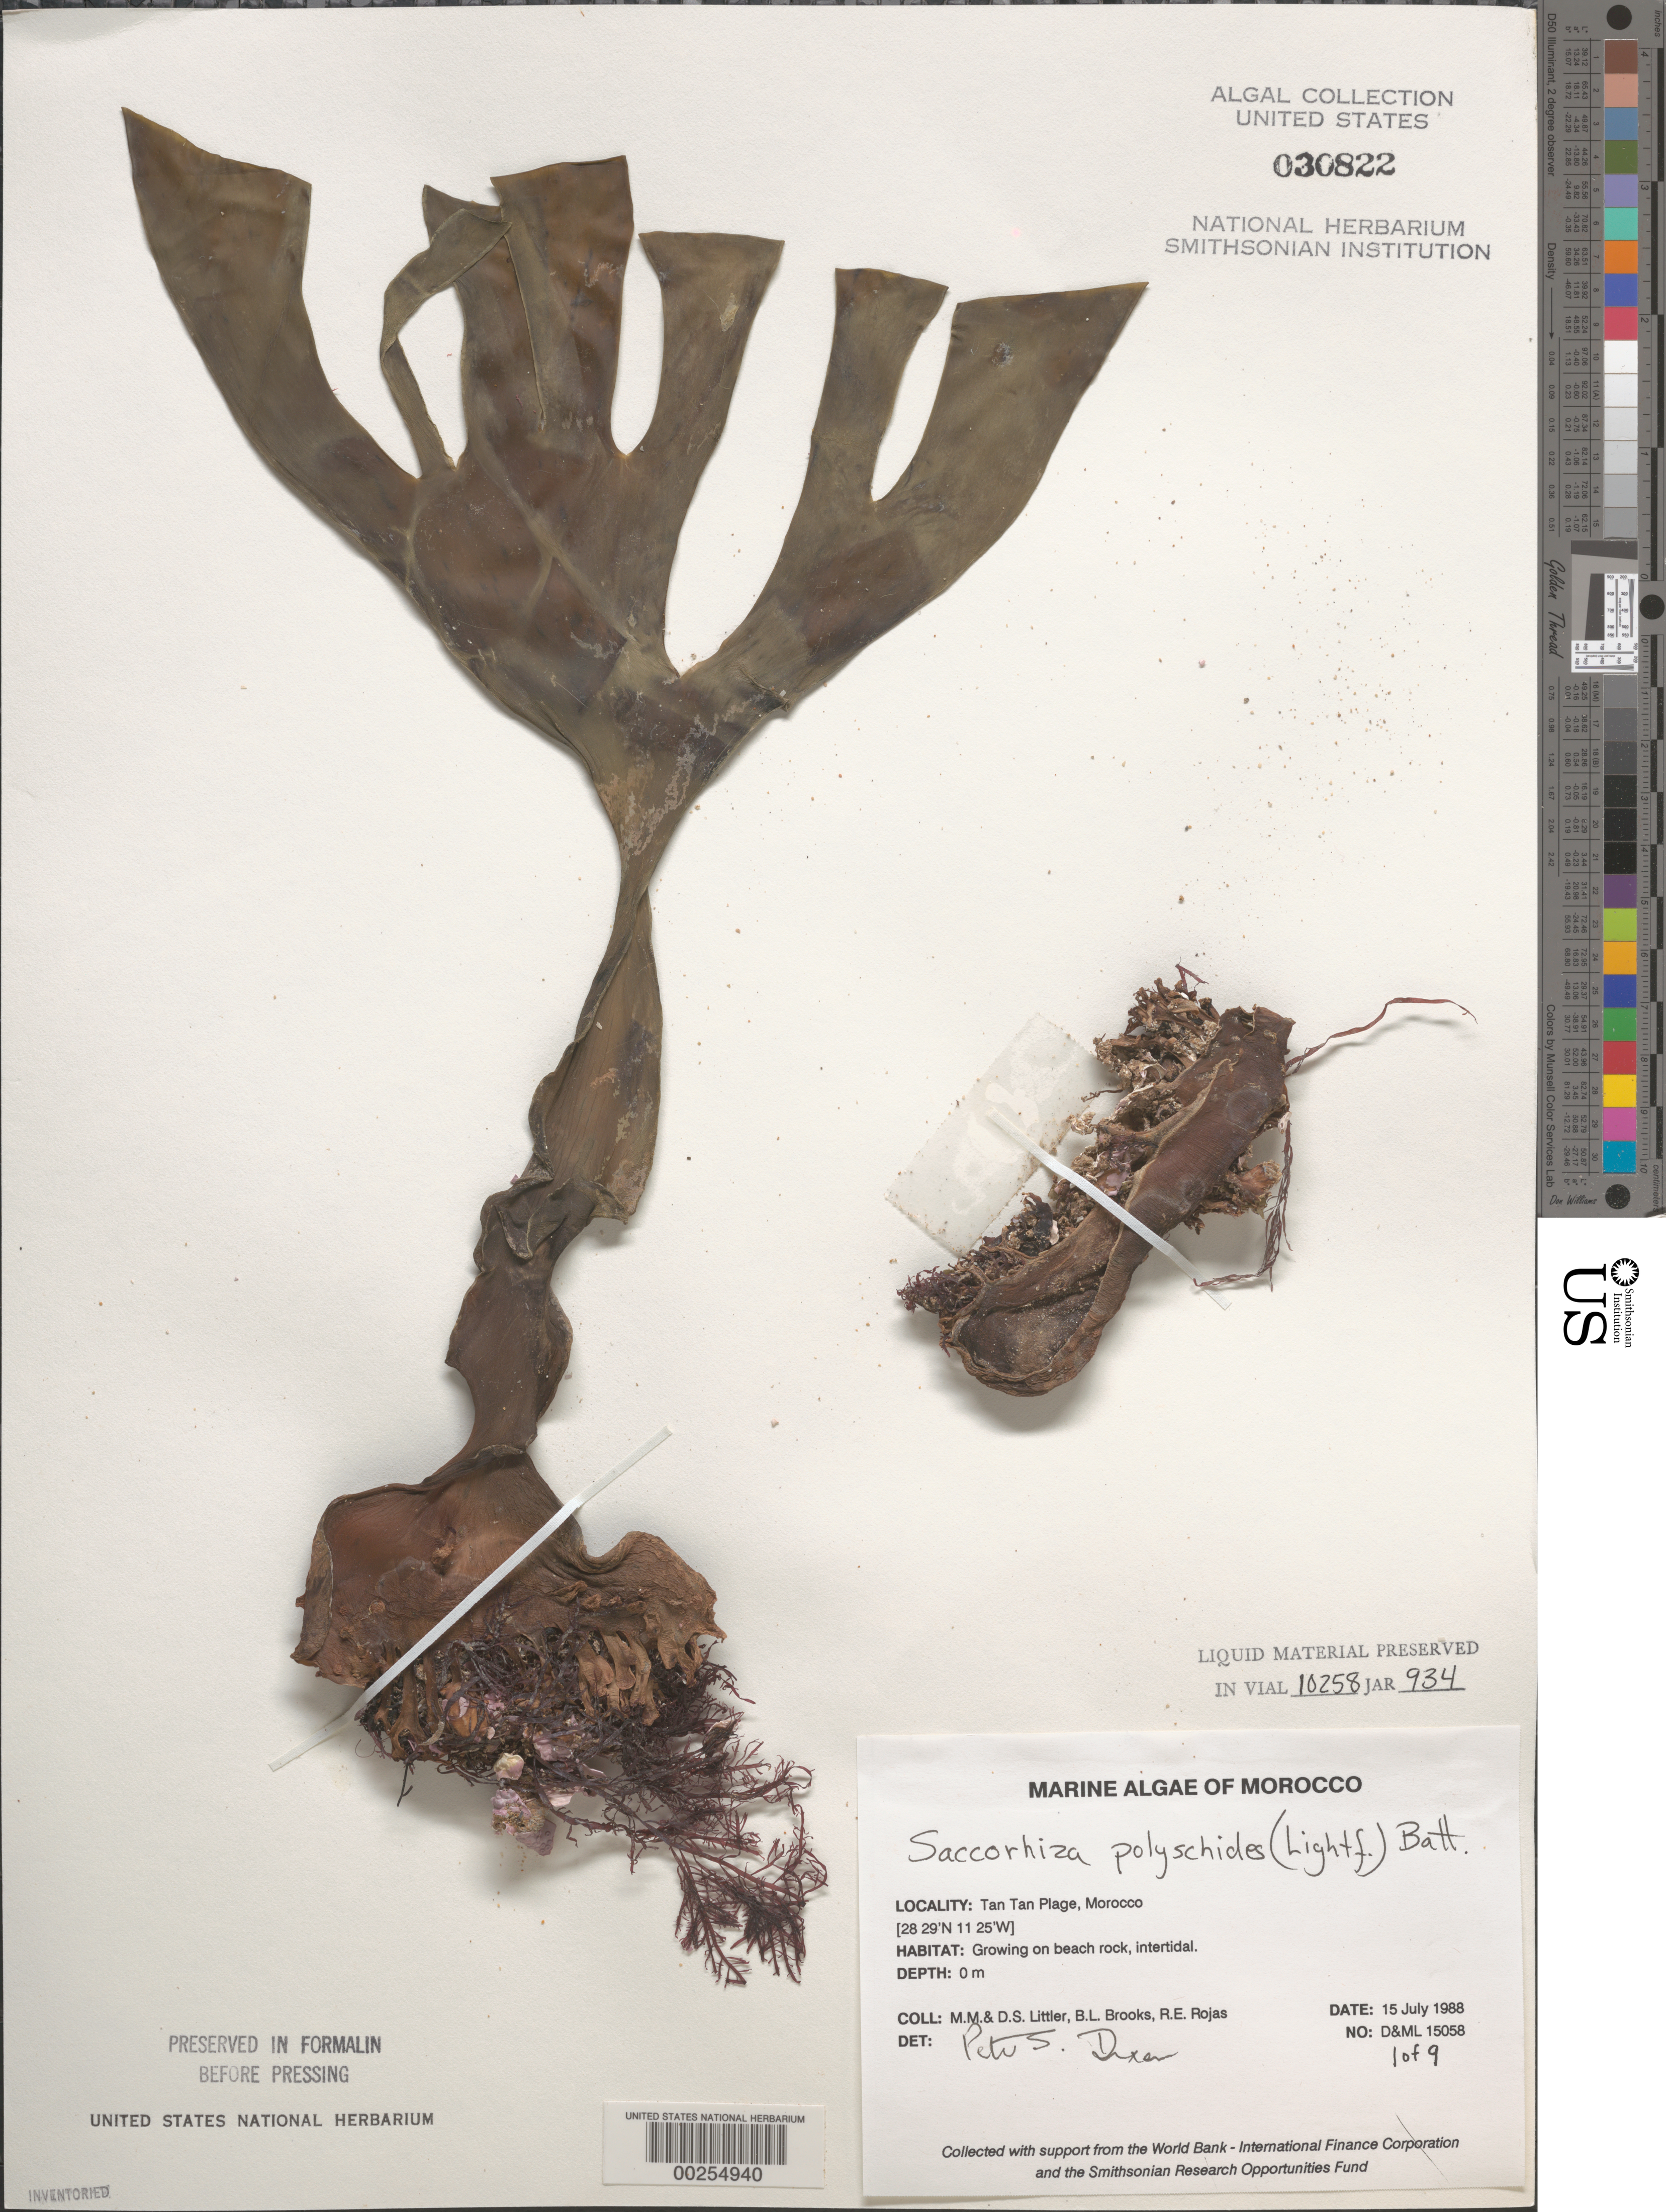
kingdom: Chromista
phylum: Foraminifera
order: Astrorhizida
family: Hyperamminidae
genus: Saccorhiza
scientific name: Saccorhiza polyschides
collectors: M. M. Littler, D. S. Littler, B. Brooks & R. Rojas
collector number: D&ML15058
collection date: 1988-07-15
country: Morocco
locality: Tan Tan Plage.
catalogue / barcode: US 30822